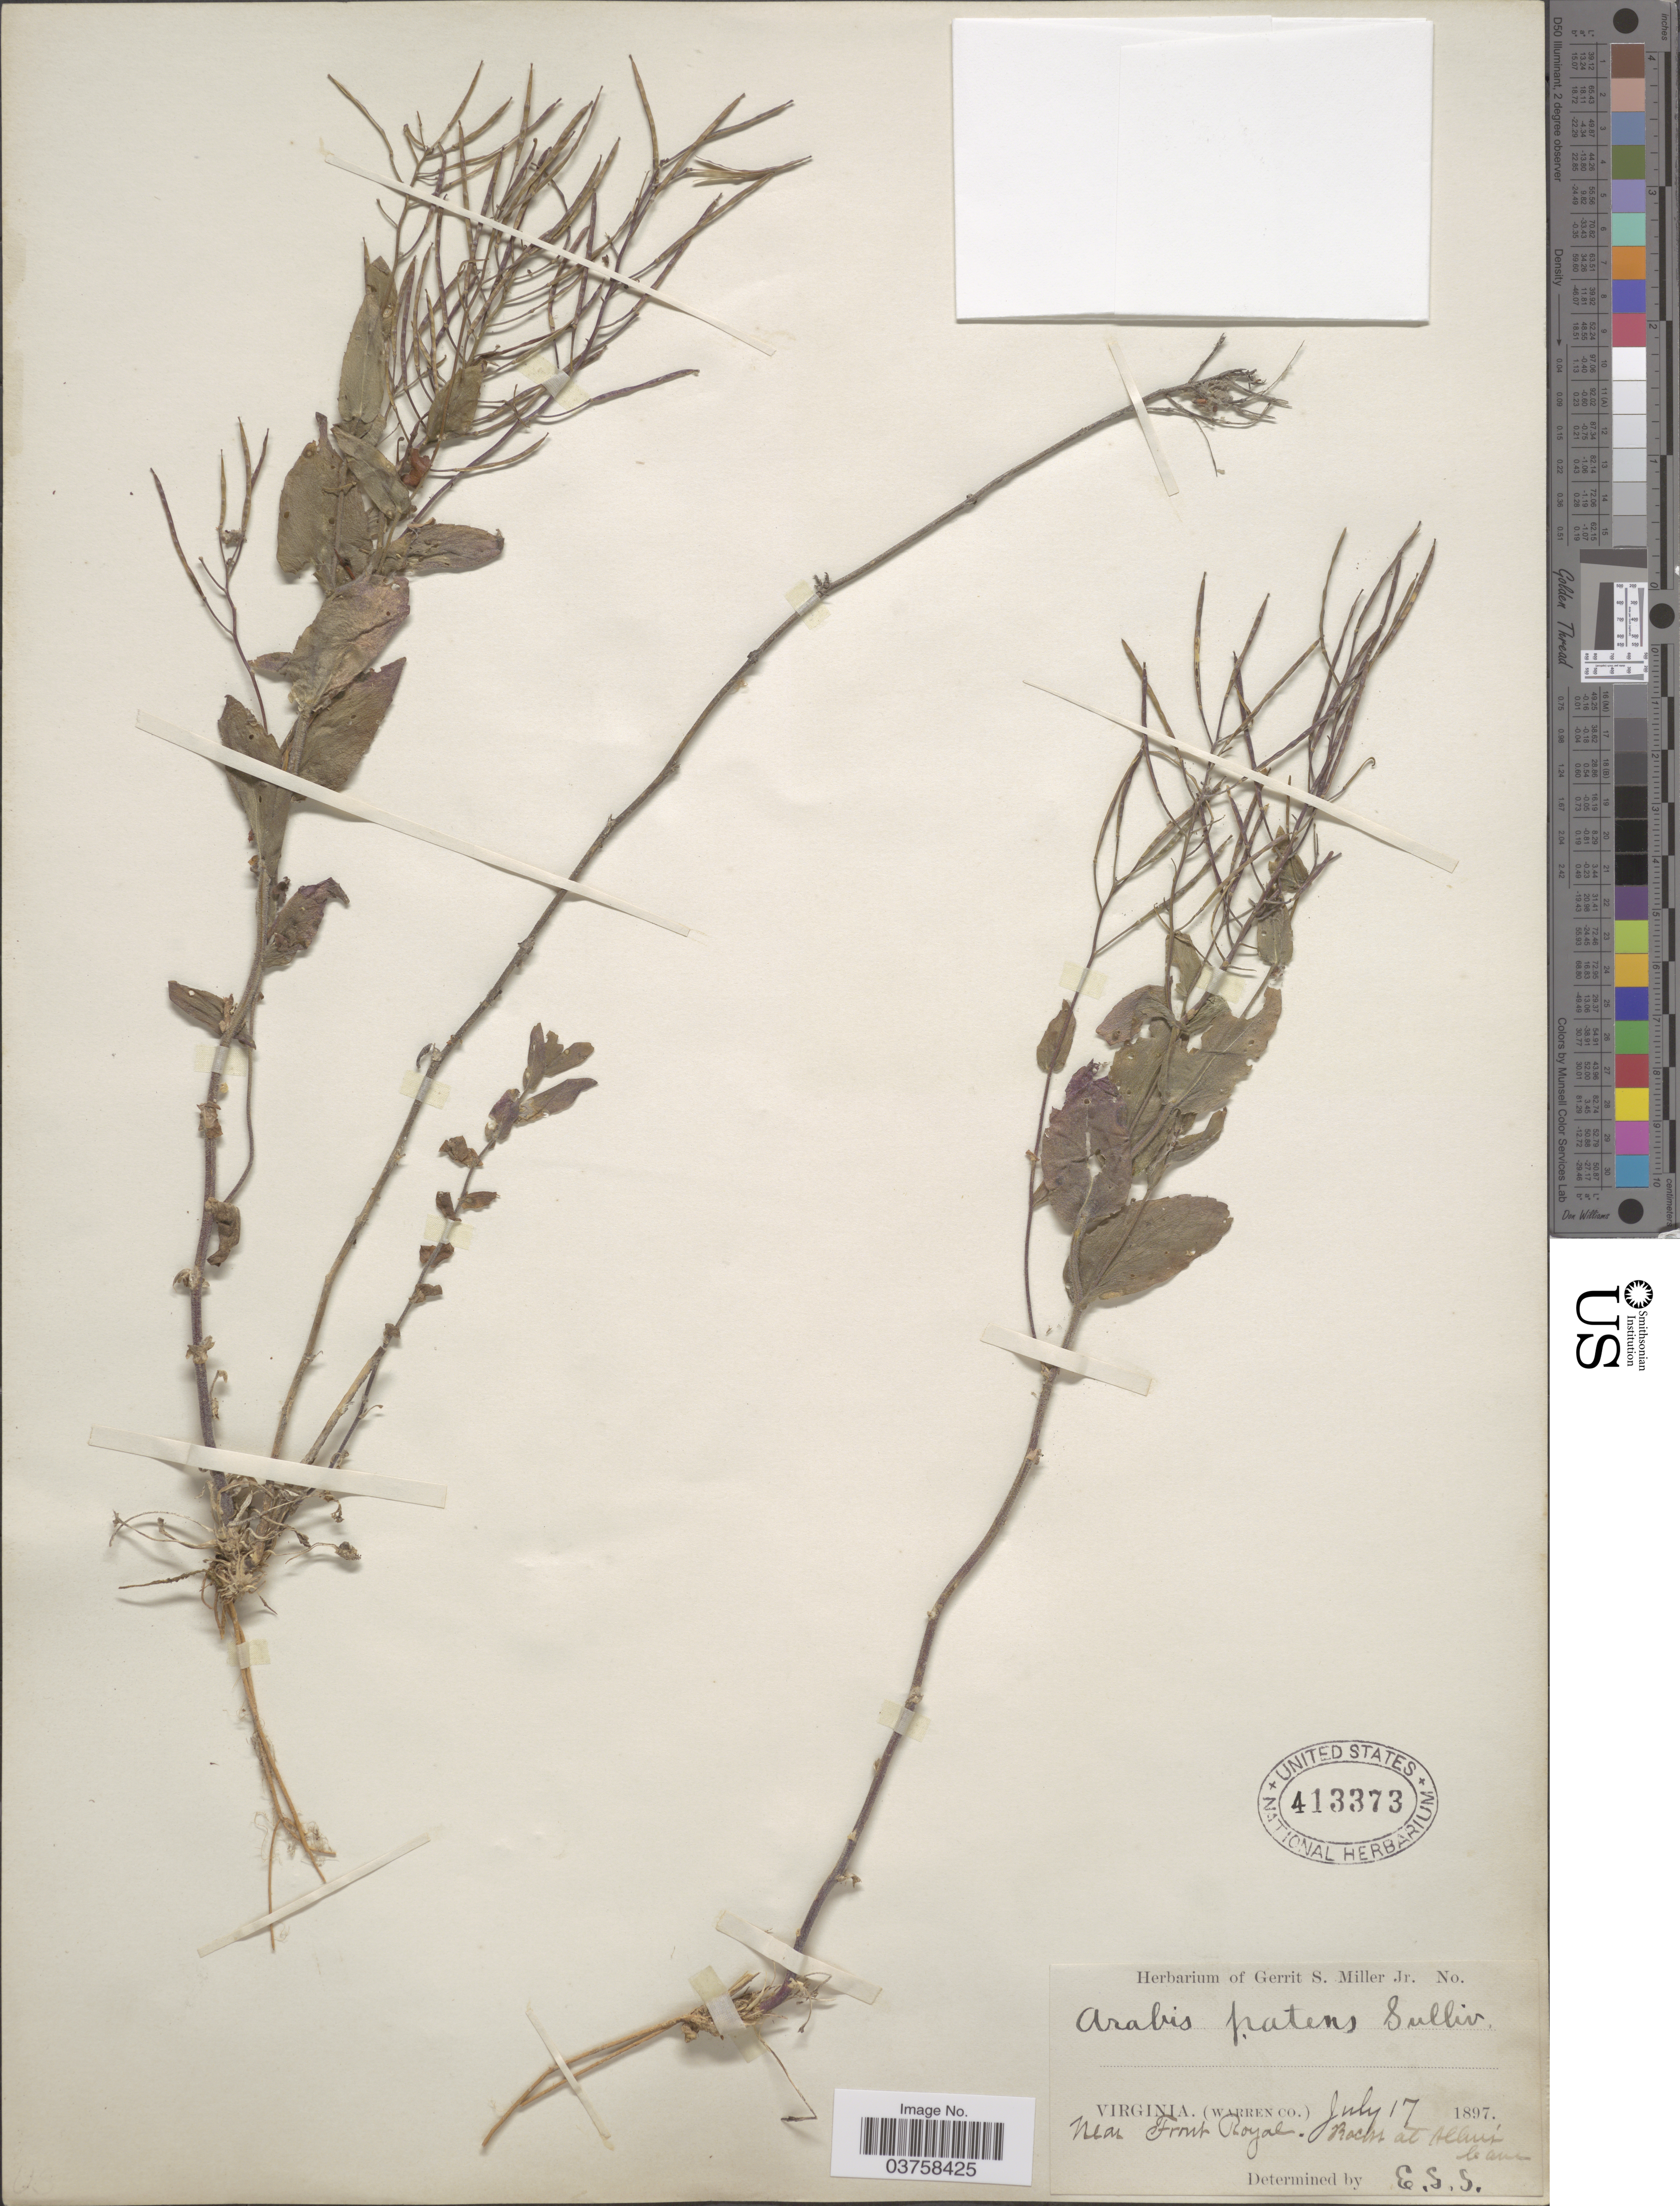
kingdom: Plantae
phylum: Tracheophyta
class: Magnoliopsida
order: Brassicales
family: Brassicaceae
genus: Arabis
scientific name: Arabis patens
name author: Sull.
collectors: ex herb. Gerrit S. Miller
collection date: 1897-07-17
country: United States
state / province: Virginia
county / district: Warren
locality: Near Front Royal. Rocks at Allen's Cave.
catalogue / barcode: US 413373